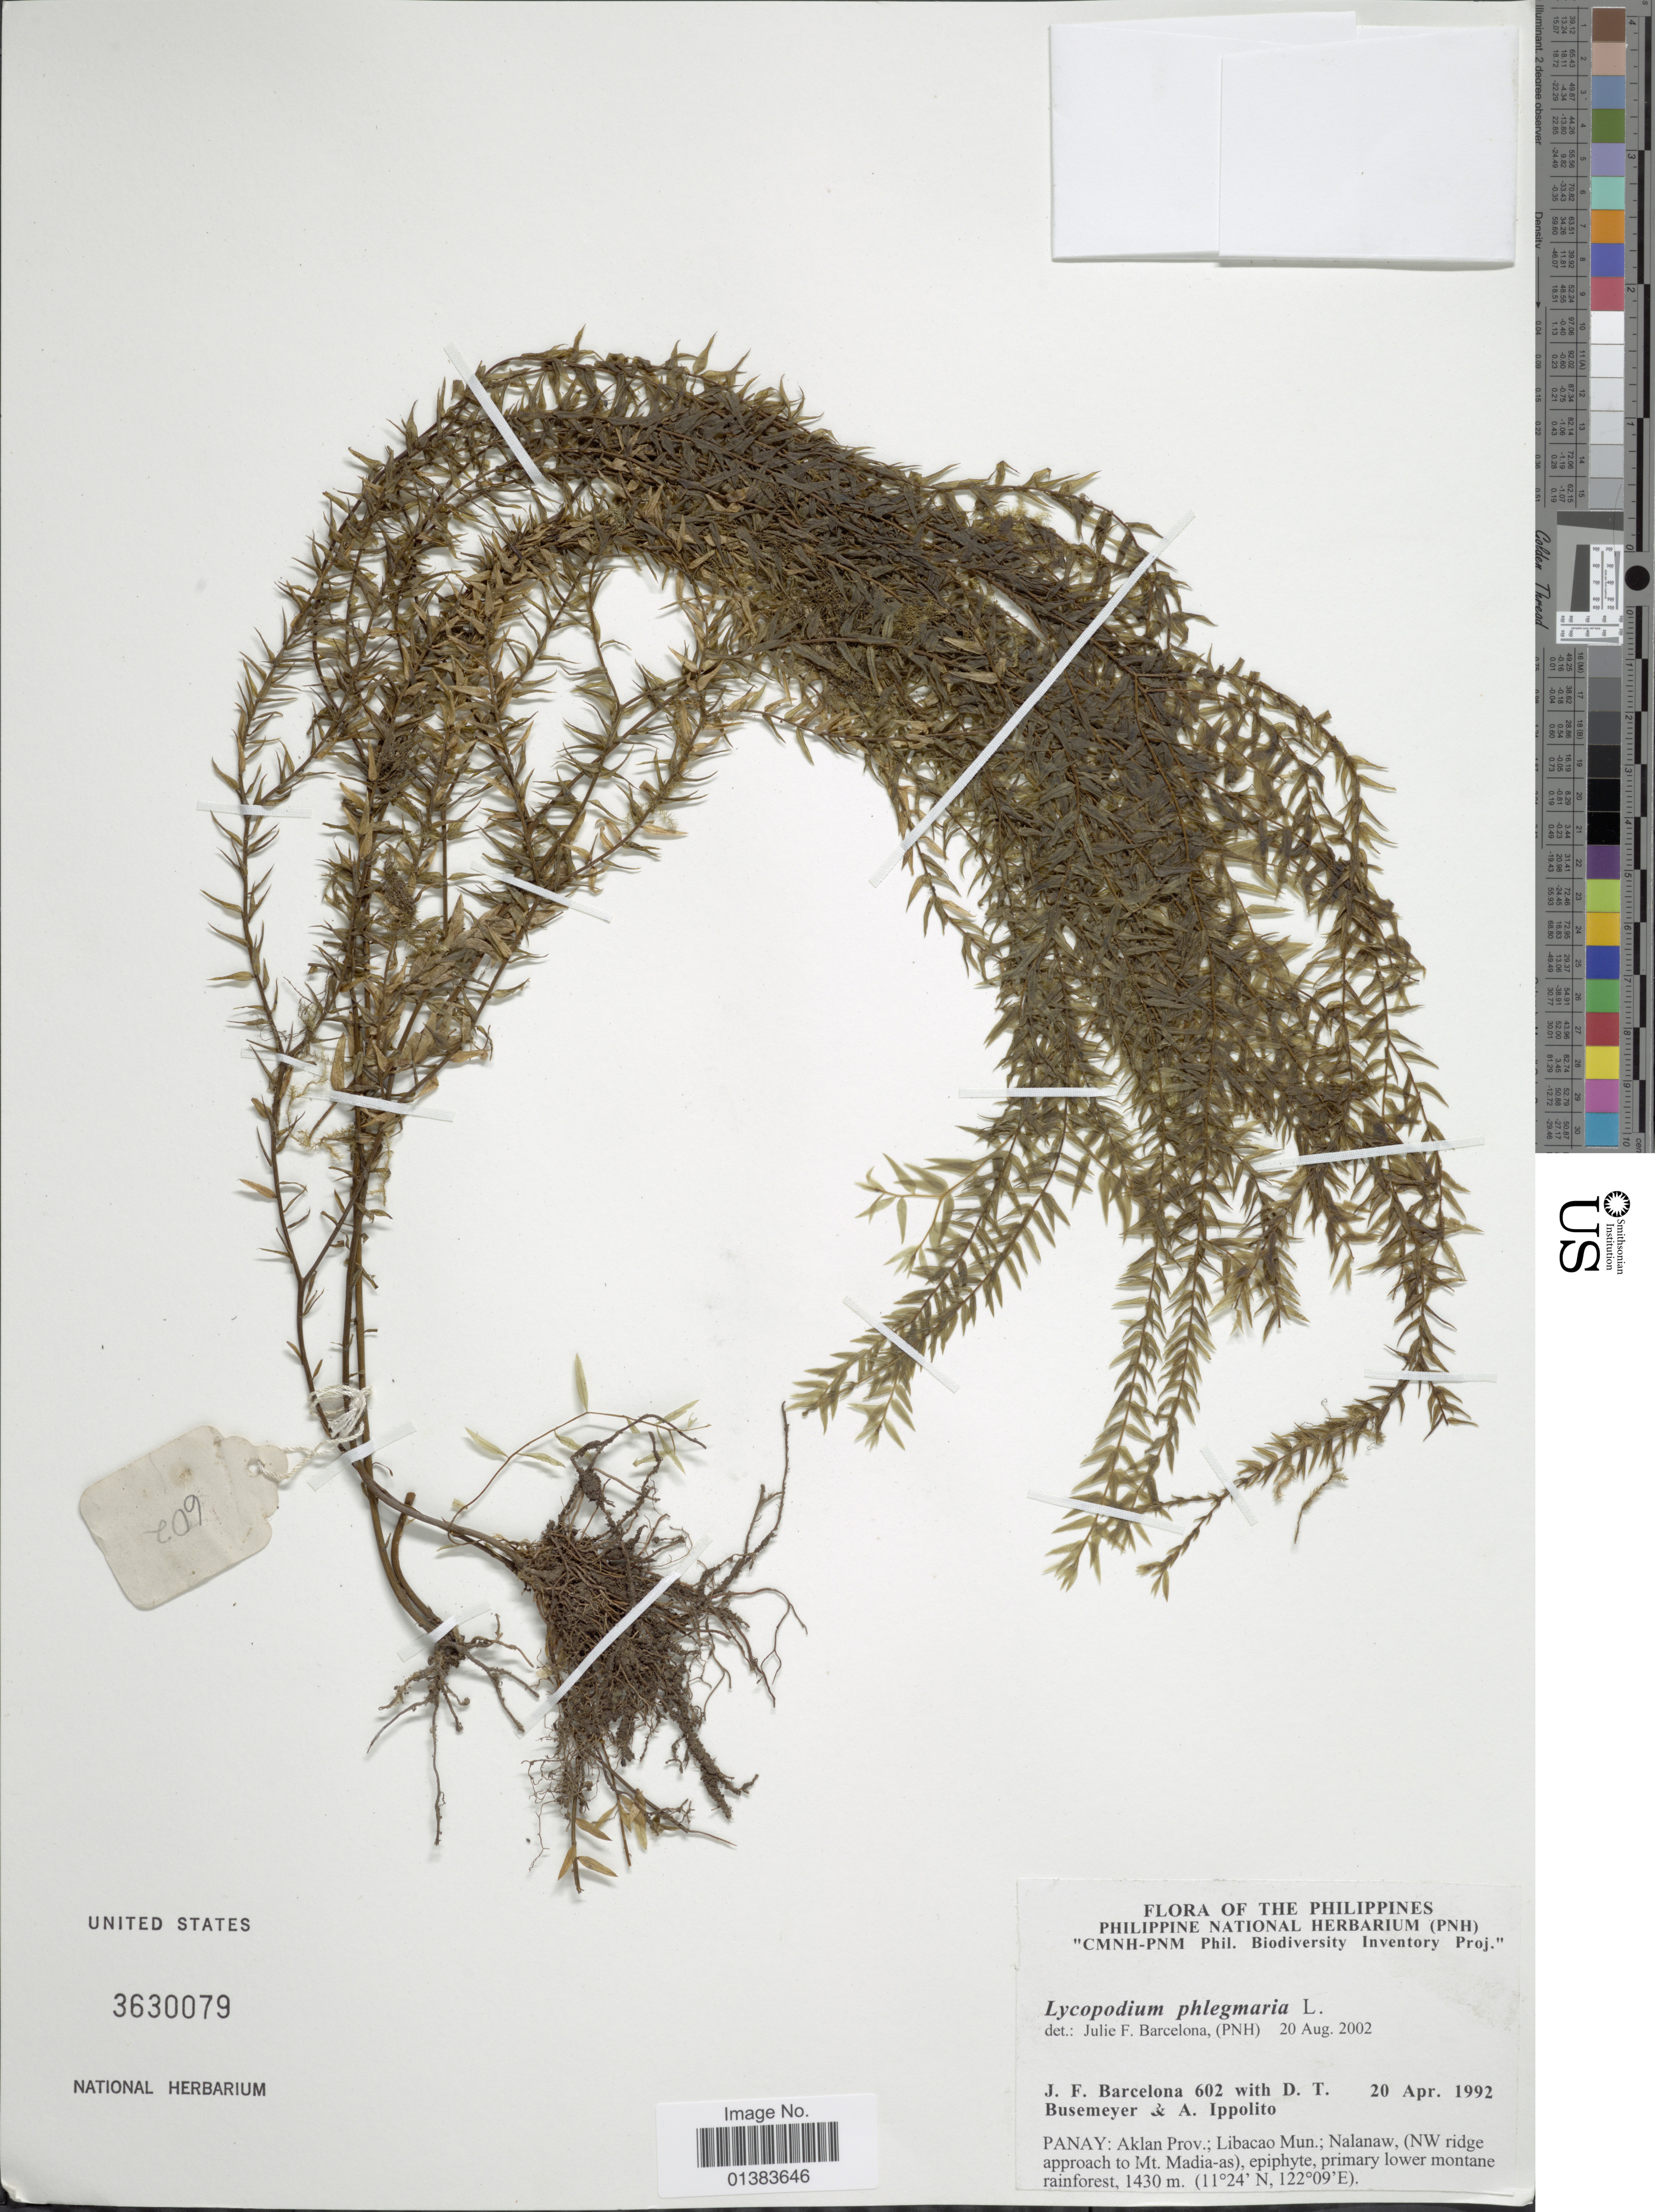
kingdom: Plantae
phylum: Tracheophyta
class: Lycopodiopsida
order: Lycopodiales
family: Lycopodiaceae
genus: Phlegmariurus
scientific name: Phlegmariurus banayanicus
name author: (Herter) A. R. Field & Bostock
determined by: Field, A. R.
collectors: J. F. Barcelona, D. Busemeyer & A. Ippolito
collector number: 602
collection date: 1992-04-20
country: Philippines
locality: Panay: Aklan Prov.; Libacao Mun.; Nalanaw, (NW ridge approach to Mt. Madia-as)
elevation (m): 1430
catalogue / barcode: US 3630079